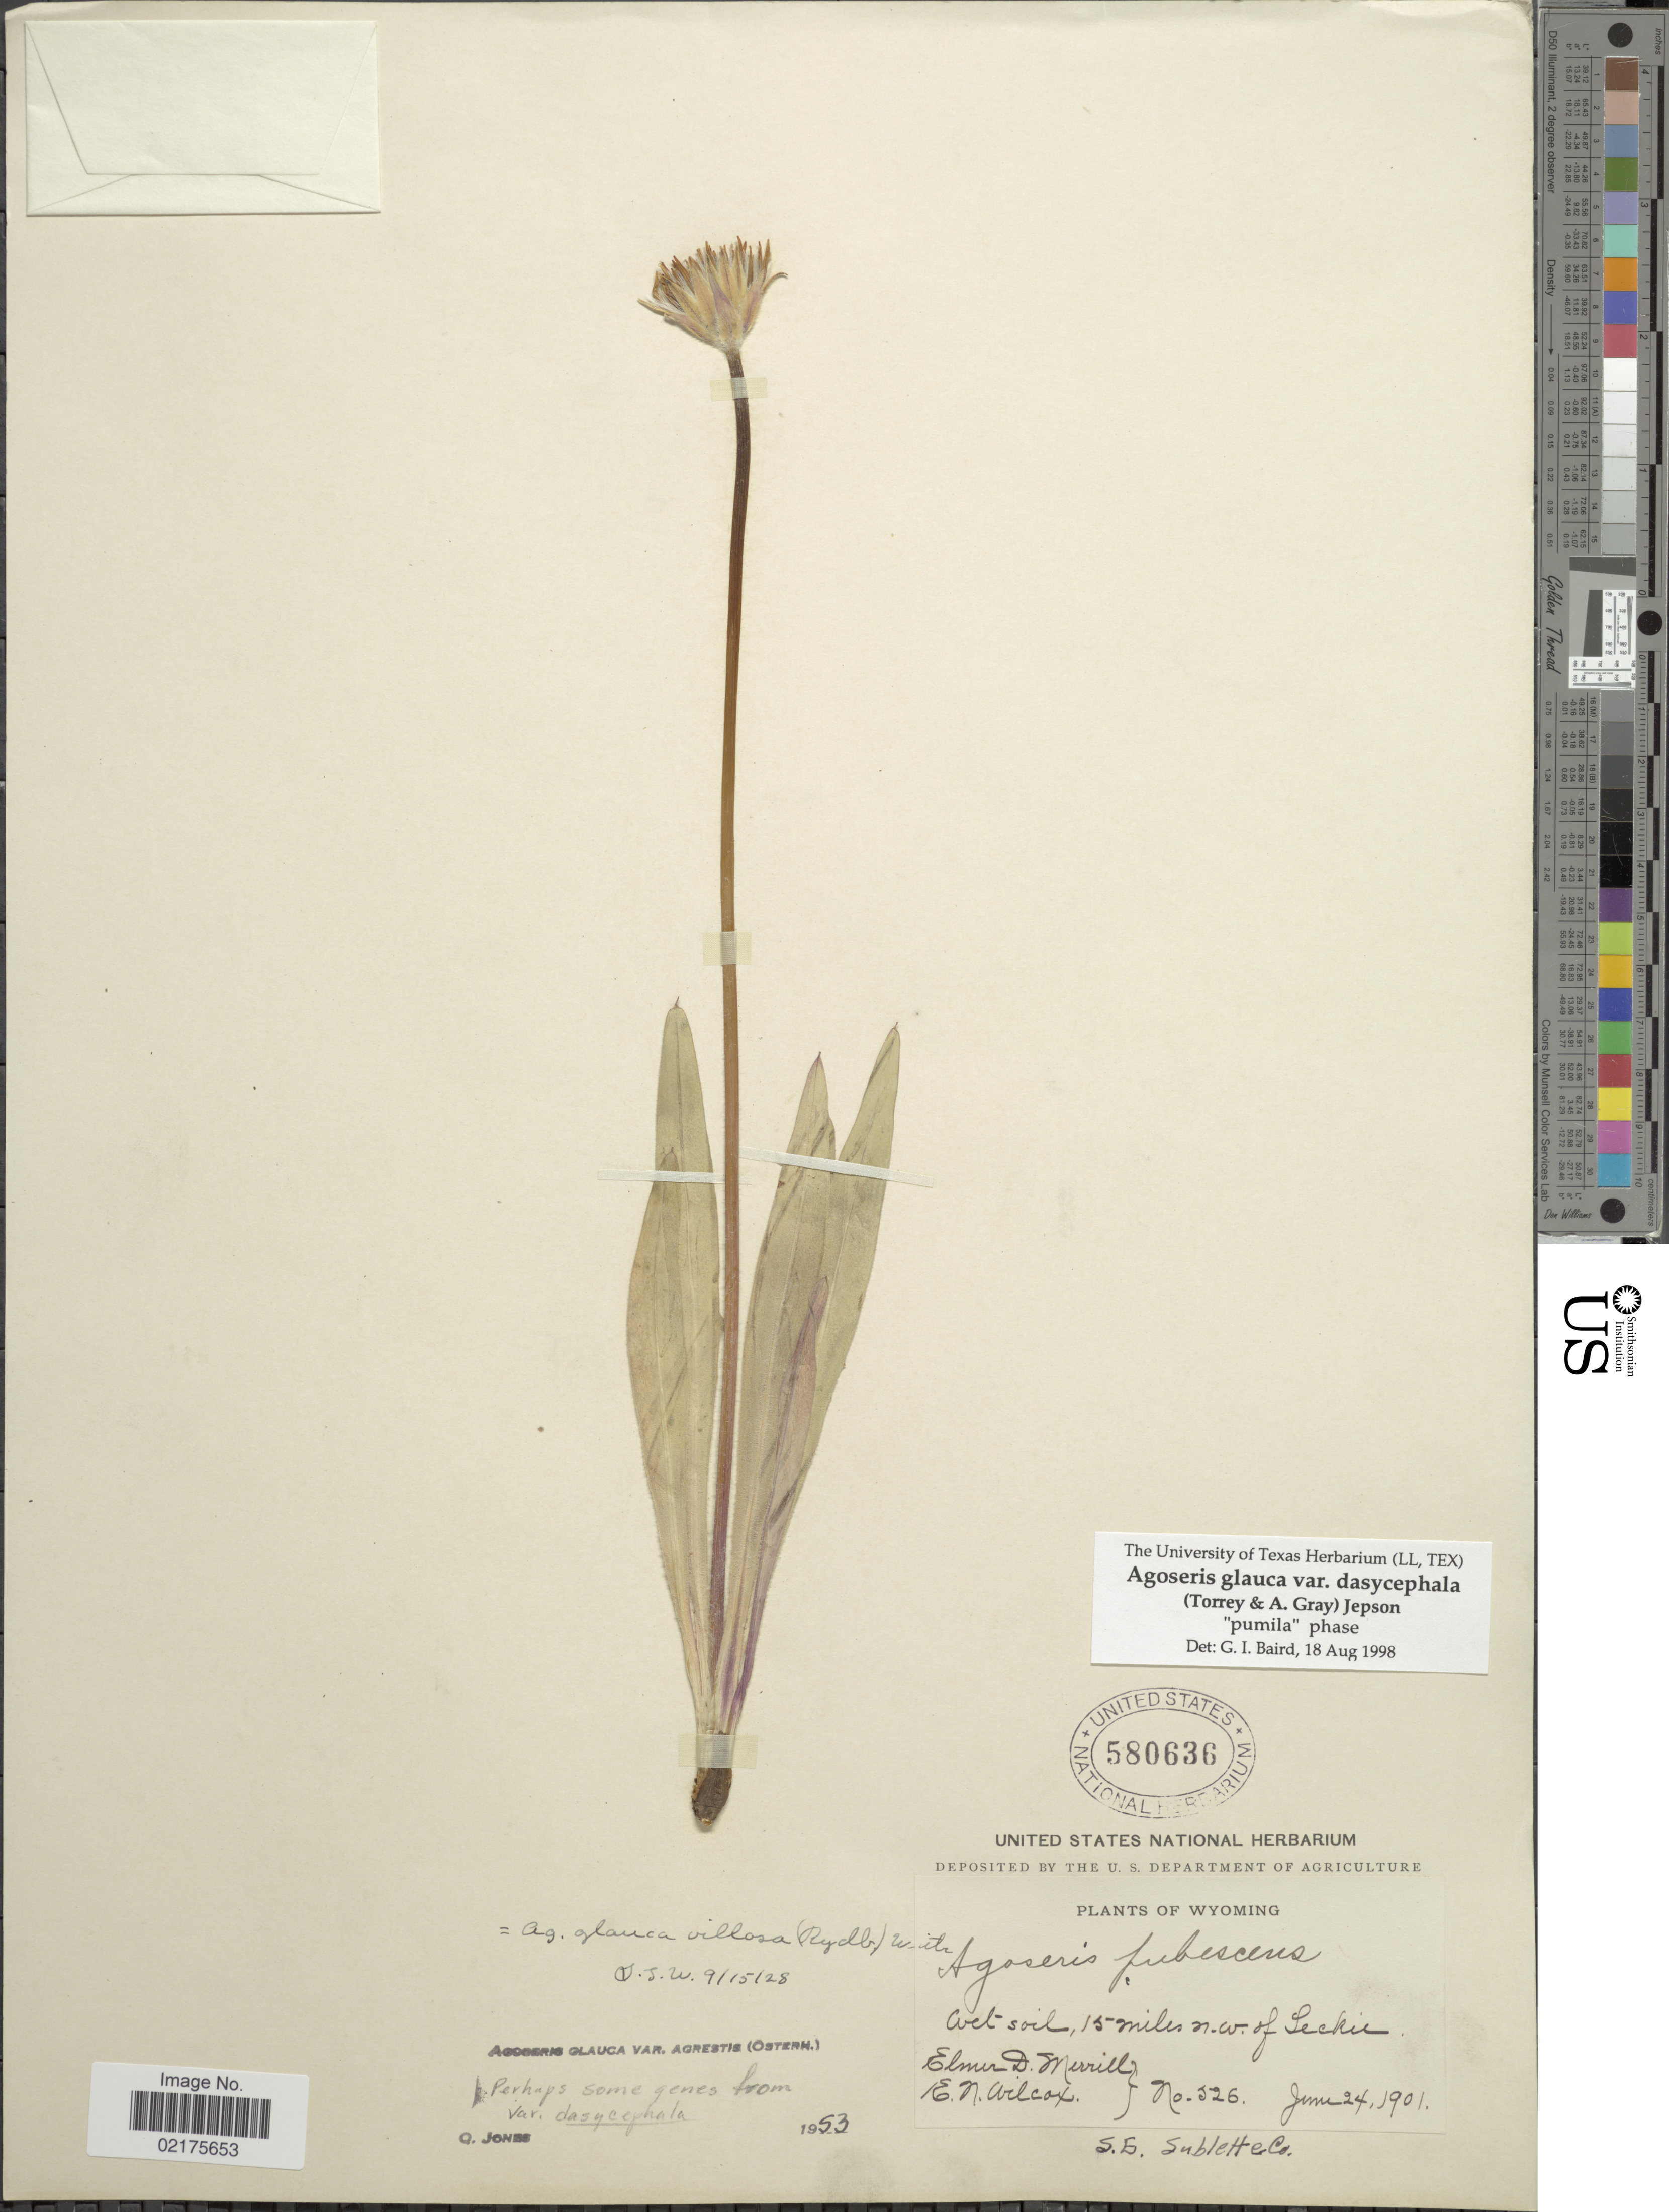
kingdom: Plantae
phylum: Tracheophyta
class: Magnoliopsida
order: Asterales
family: Asteraceae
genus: Agoseris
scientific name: Agoseris glauca var. dasycephala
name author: (Torr. & A. Gray) Jeps.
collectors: E. D. Merrill & E. Wilcox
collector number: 526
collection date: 1901-06-24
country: United States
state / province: Wyoming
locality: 15 miles N.W. of Leckie, S.E. Sublette Co.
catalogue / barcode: US 580636